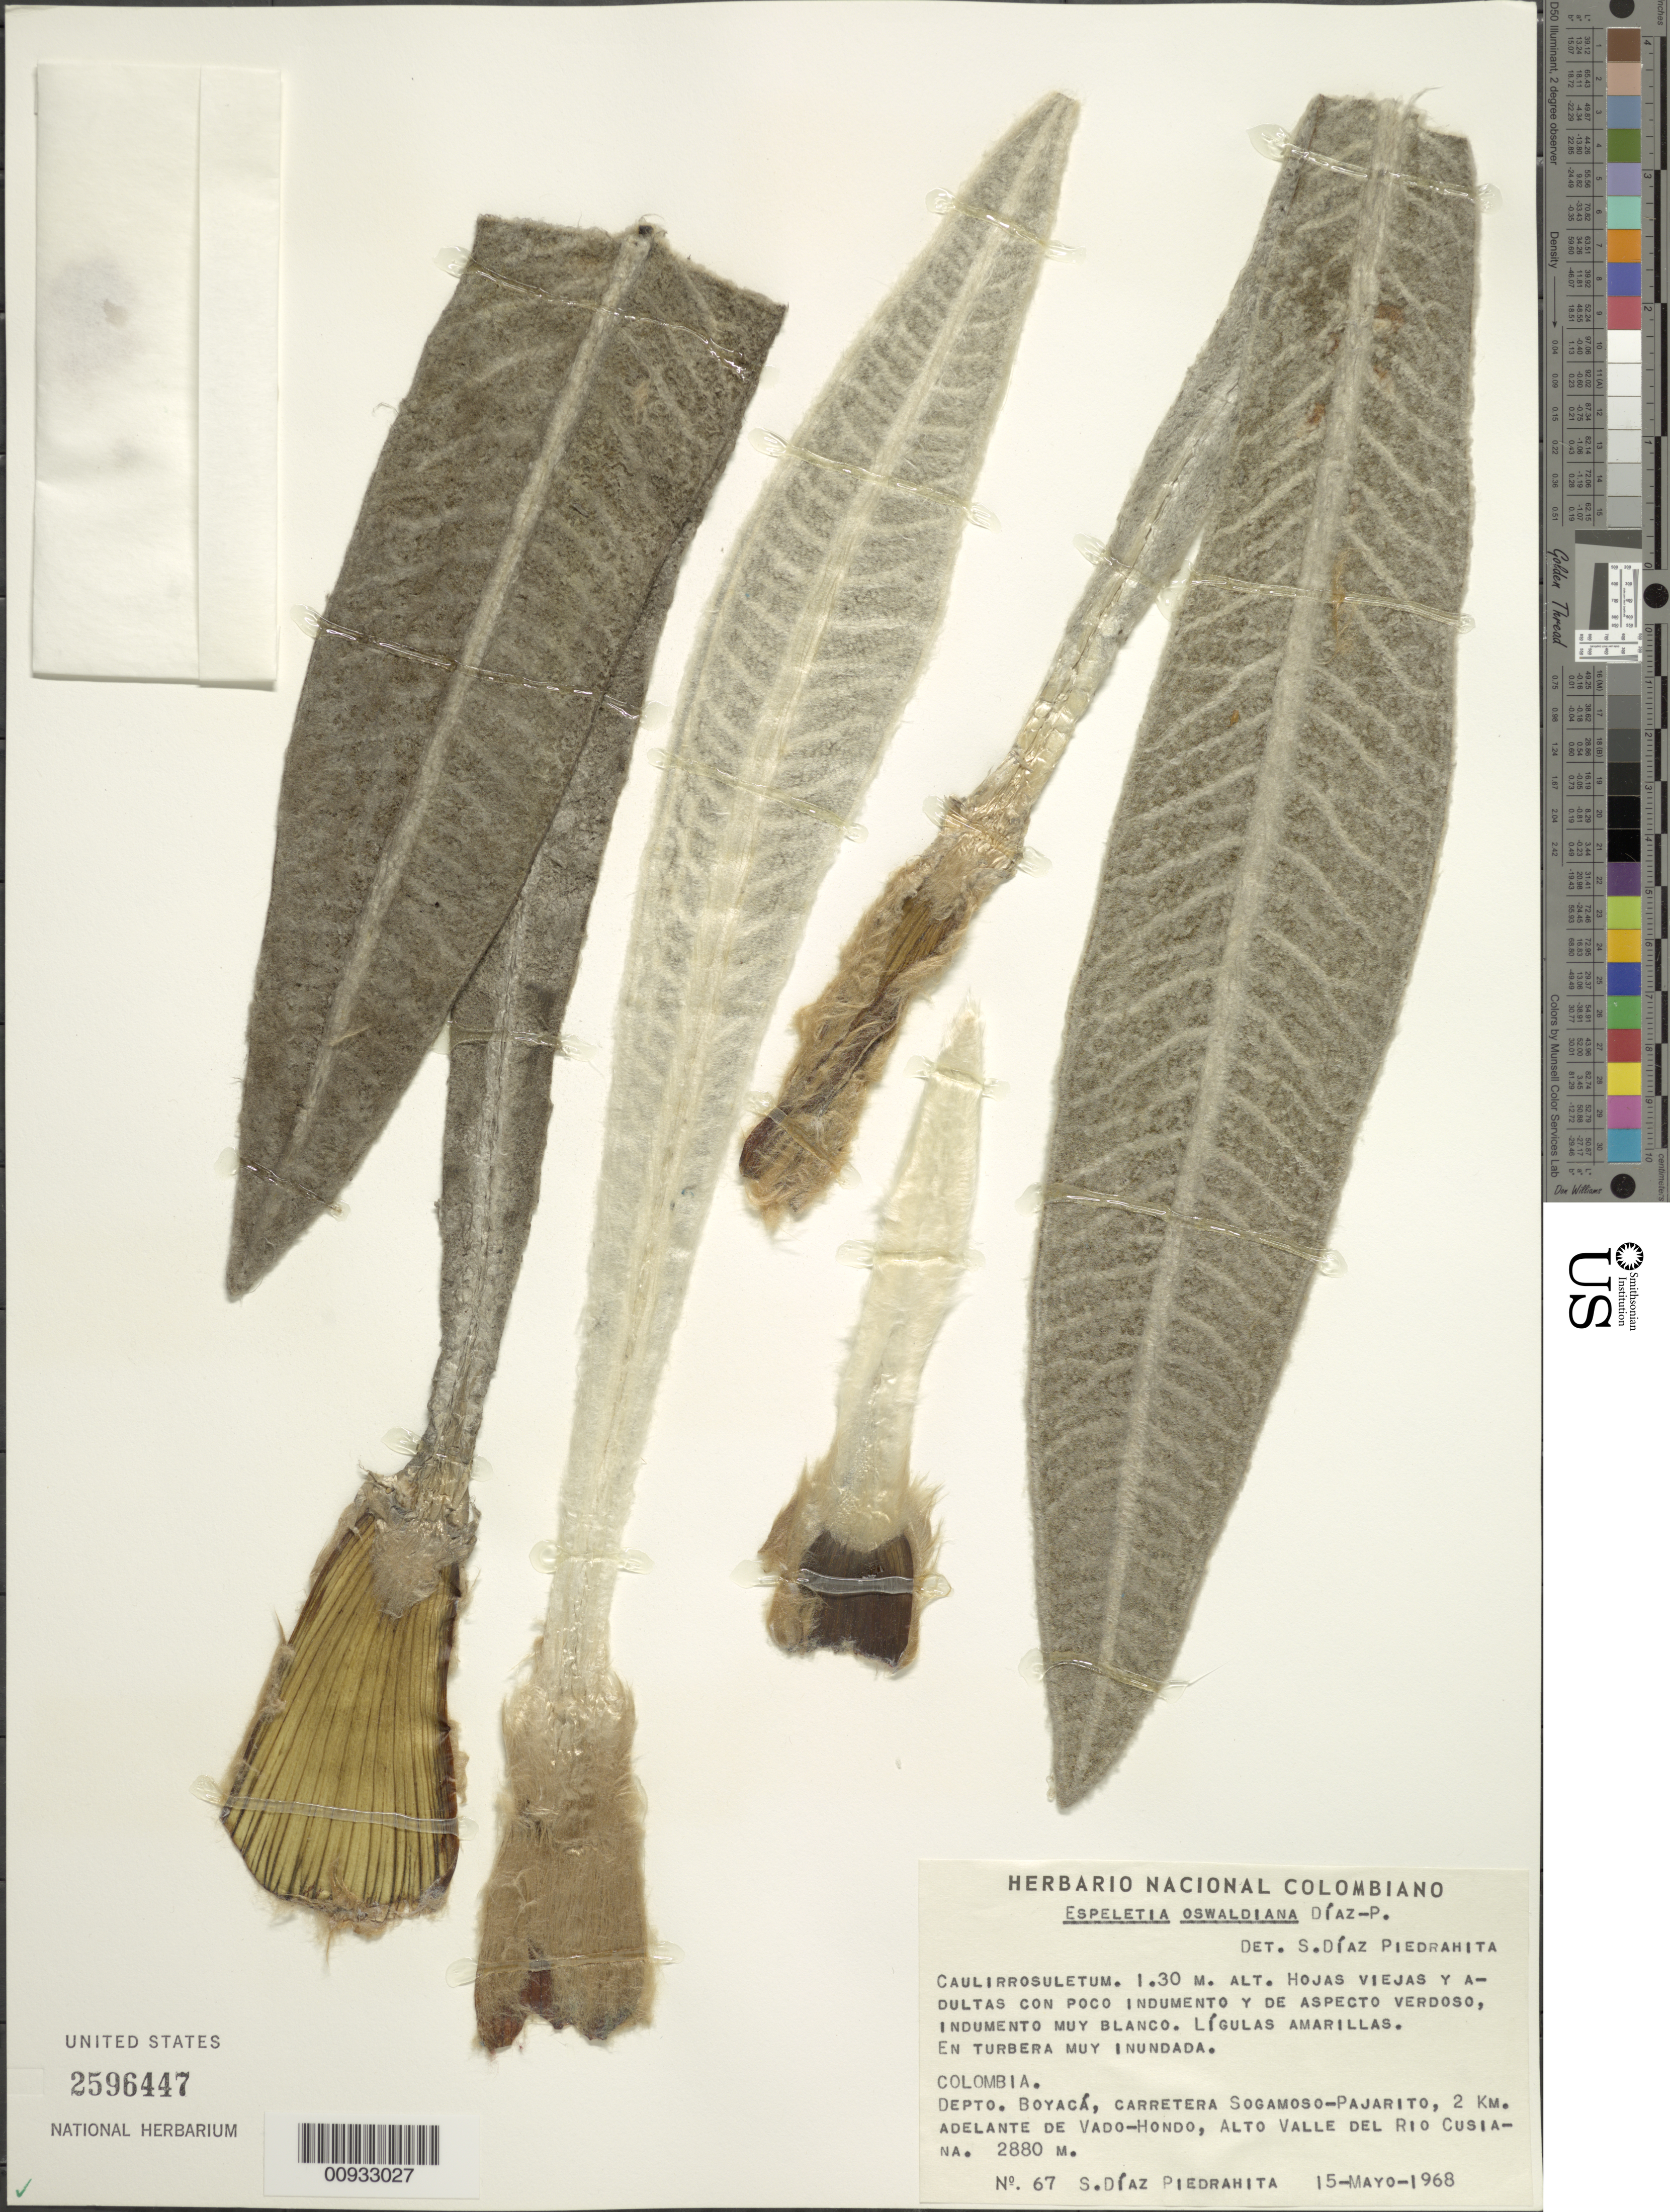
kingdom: Plantae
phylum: Tracheophyta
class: Magnoliopsida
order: Asterales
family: Asteraceae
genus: Espeletia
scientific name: Espeletia oswaldiana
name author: S. Díaz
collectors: S. Díaz Píedrahíta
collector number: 67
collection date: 1968-05-15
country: Colombia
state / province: Boyacá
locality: Carretera Sogamoso-Pajarito, 2 km adelante de Vado-Hondo, Alto Valle del Rio Cusiana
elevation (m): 2880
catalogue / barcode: US 2596447